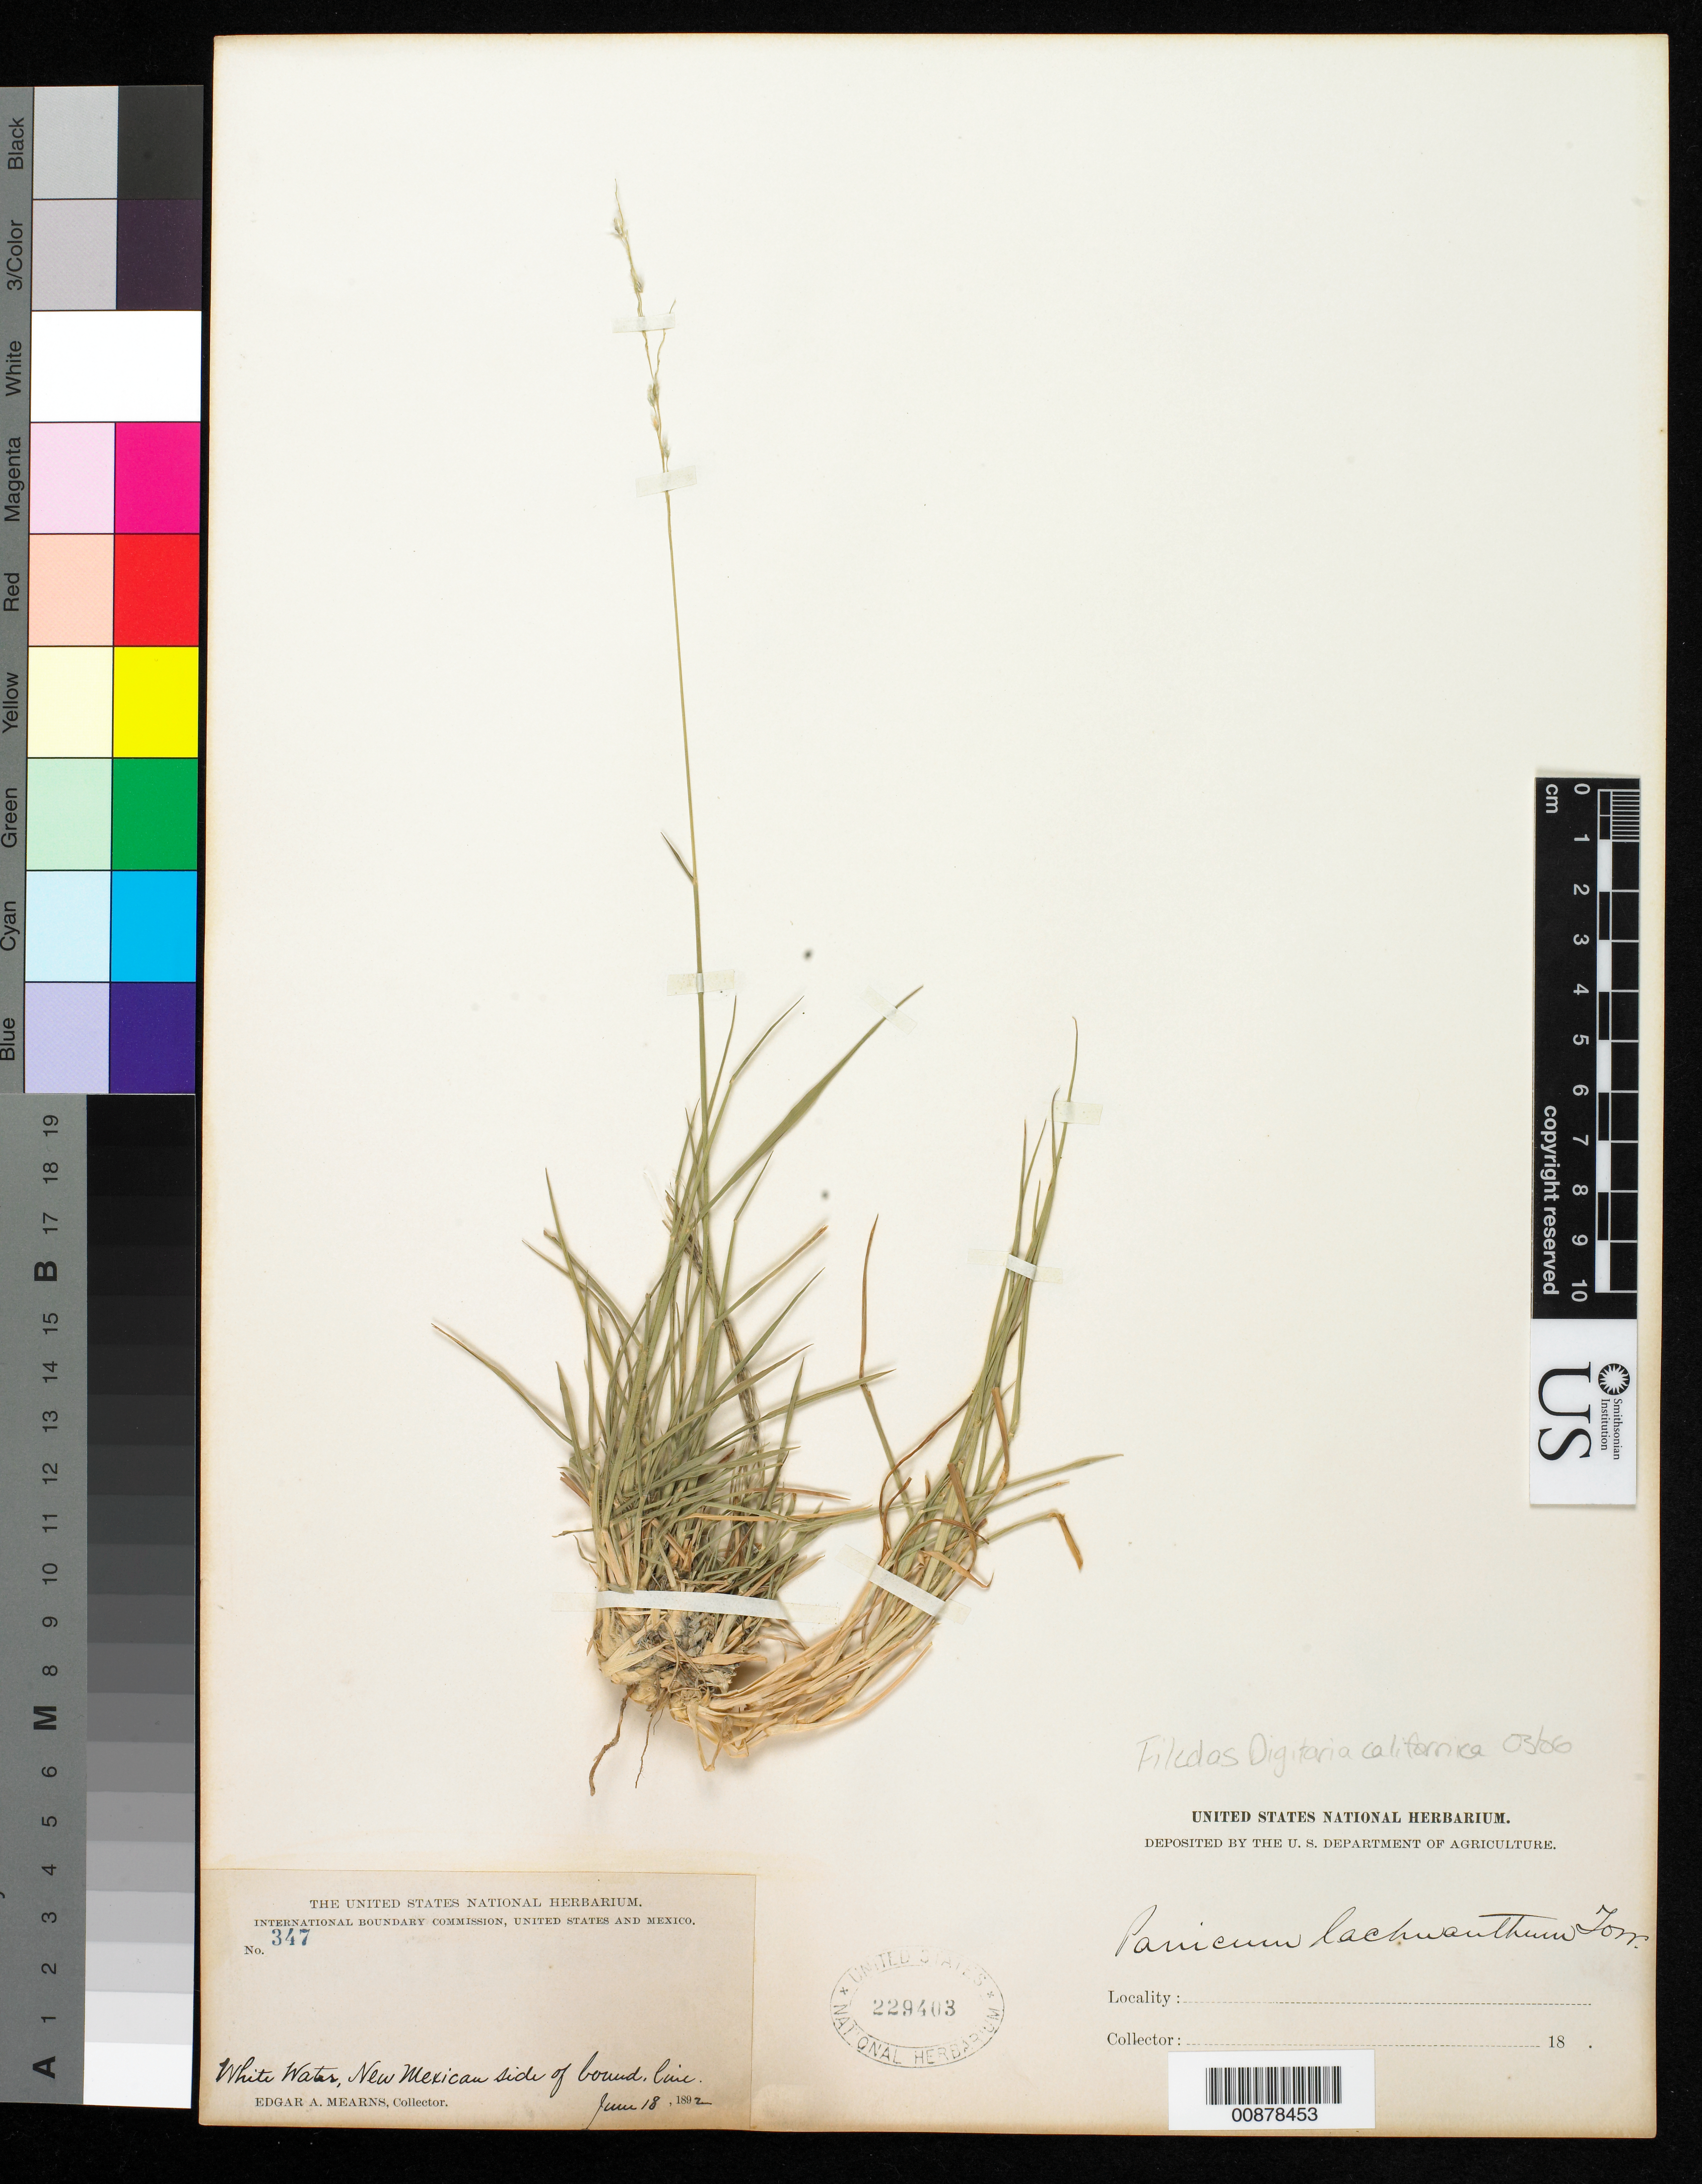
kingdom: Plantae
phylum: Tracheophyta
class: Liliopsida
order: Poales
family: Poaceae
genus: Digitaria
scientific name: Digitaria californica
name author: (Benth.) Henr.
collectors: E. A. Mearns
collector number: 347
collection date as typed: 18 Jun 1892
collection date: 1892-06-18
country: United States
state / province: New Mexico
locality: White Water, New Mexican side of boundary line.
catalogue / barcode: US 229403